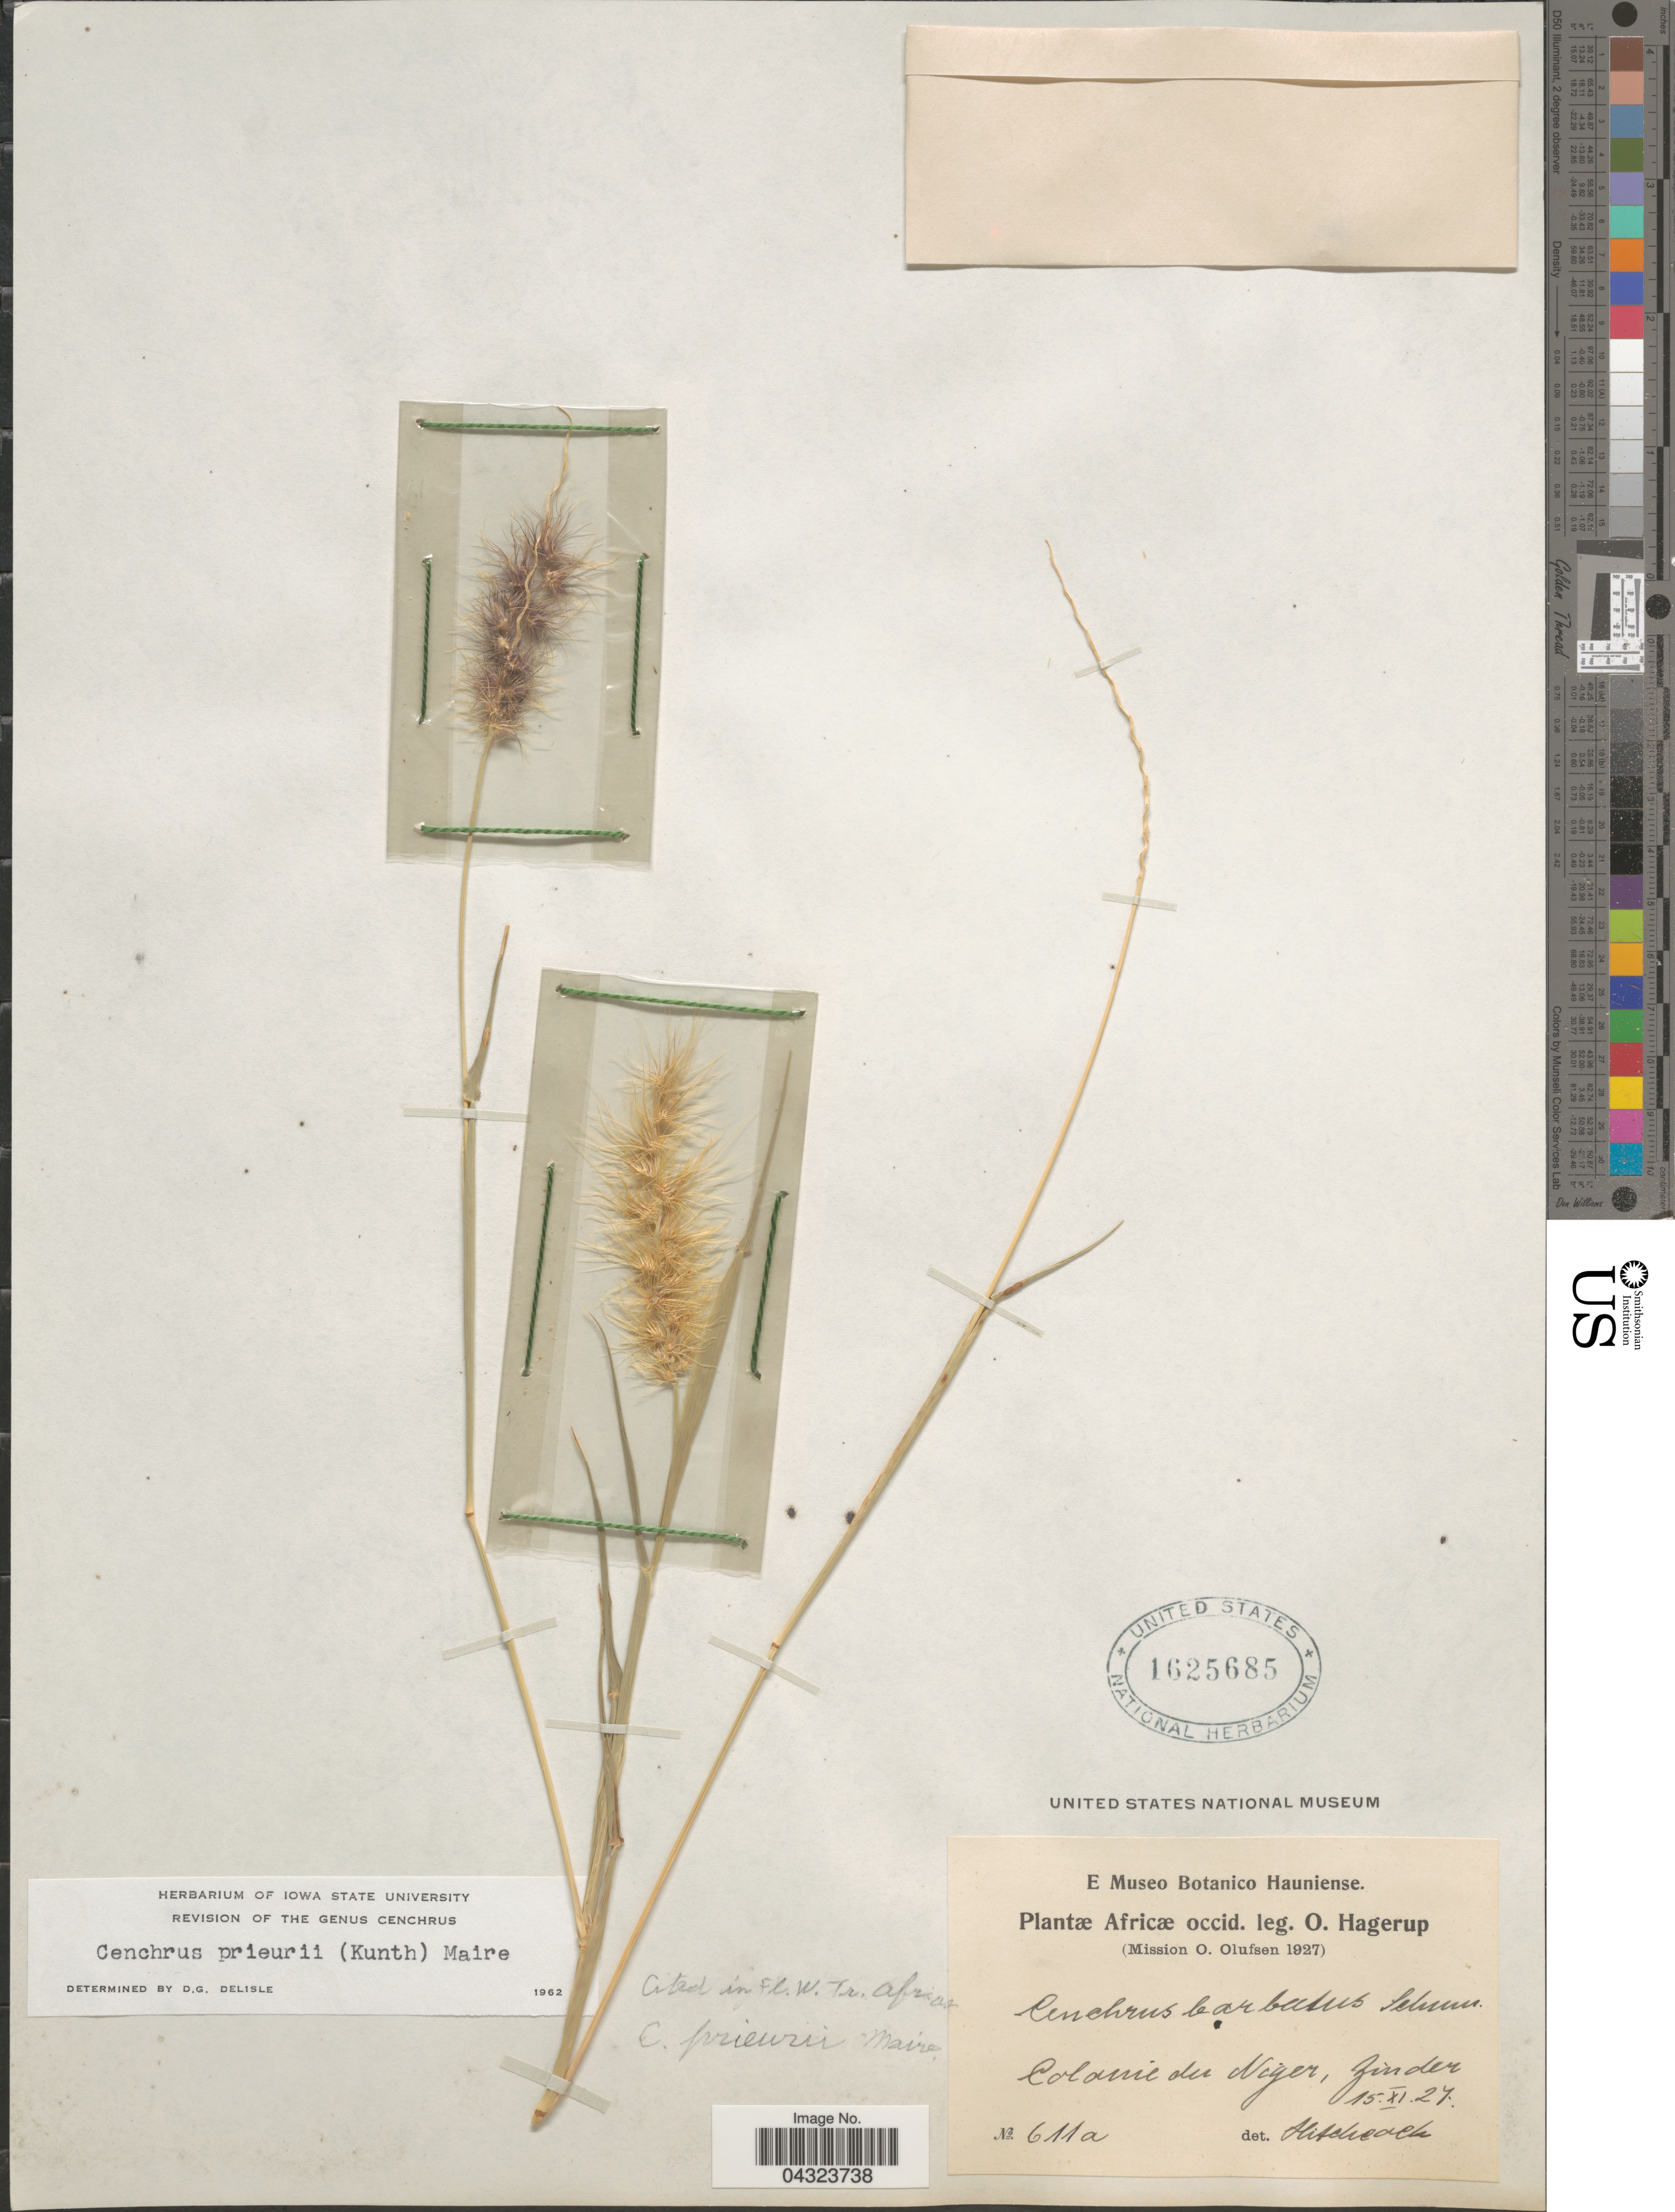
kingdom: Plantae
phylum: Tracheophyta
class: Liliopsida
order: Poales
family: Poaceae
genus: Cenchrus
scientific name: Cenchrus prieurii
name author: (Kunth) Maire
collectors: O. Hagerup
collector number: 611a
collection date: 1927-11-15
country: Niger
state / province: Zinder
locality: Africæ occid. Colonie du Niger. Mission O. Olufsen 1927.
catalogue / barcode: US 1625685